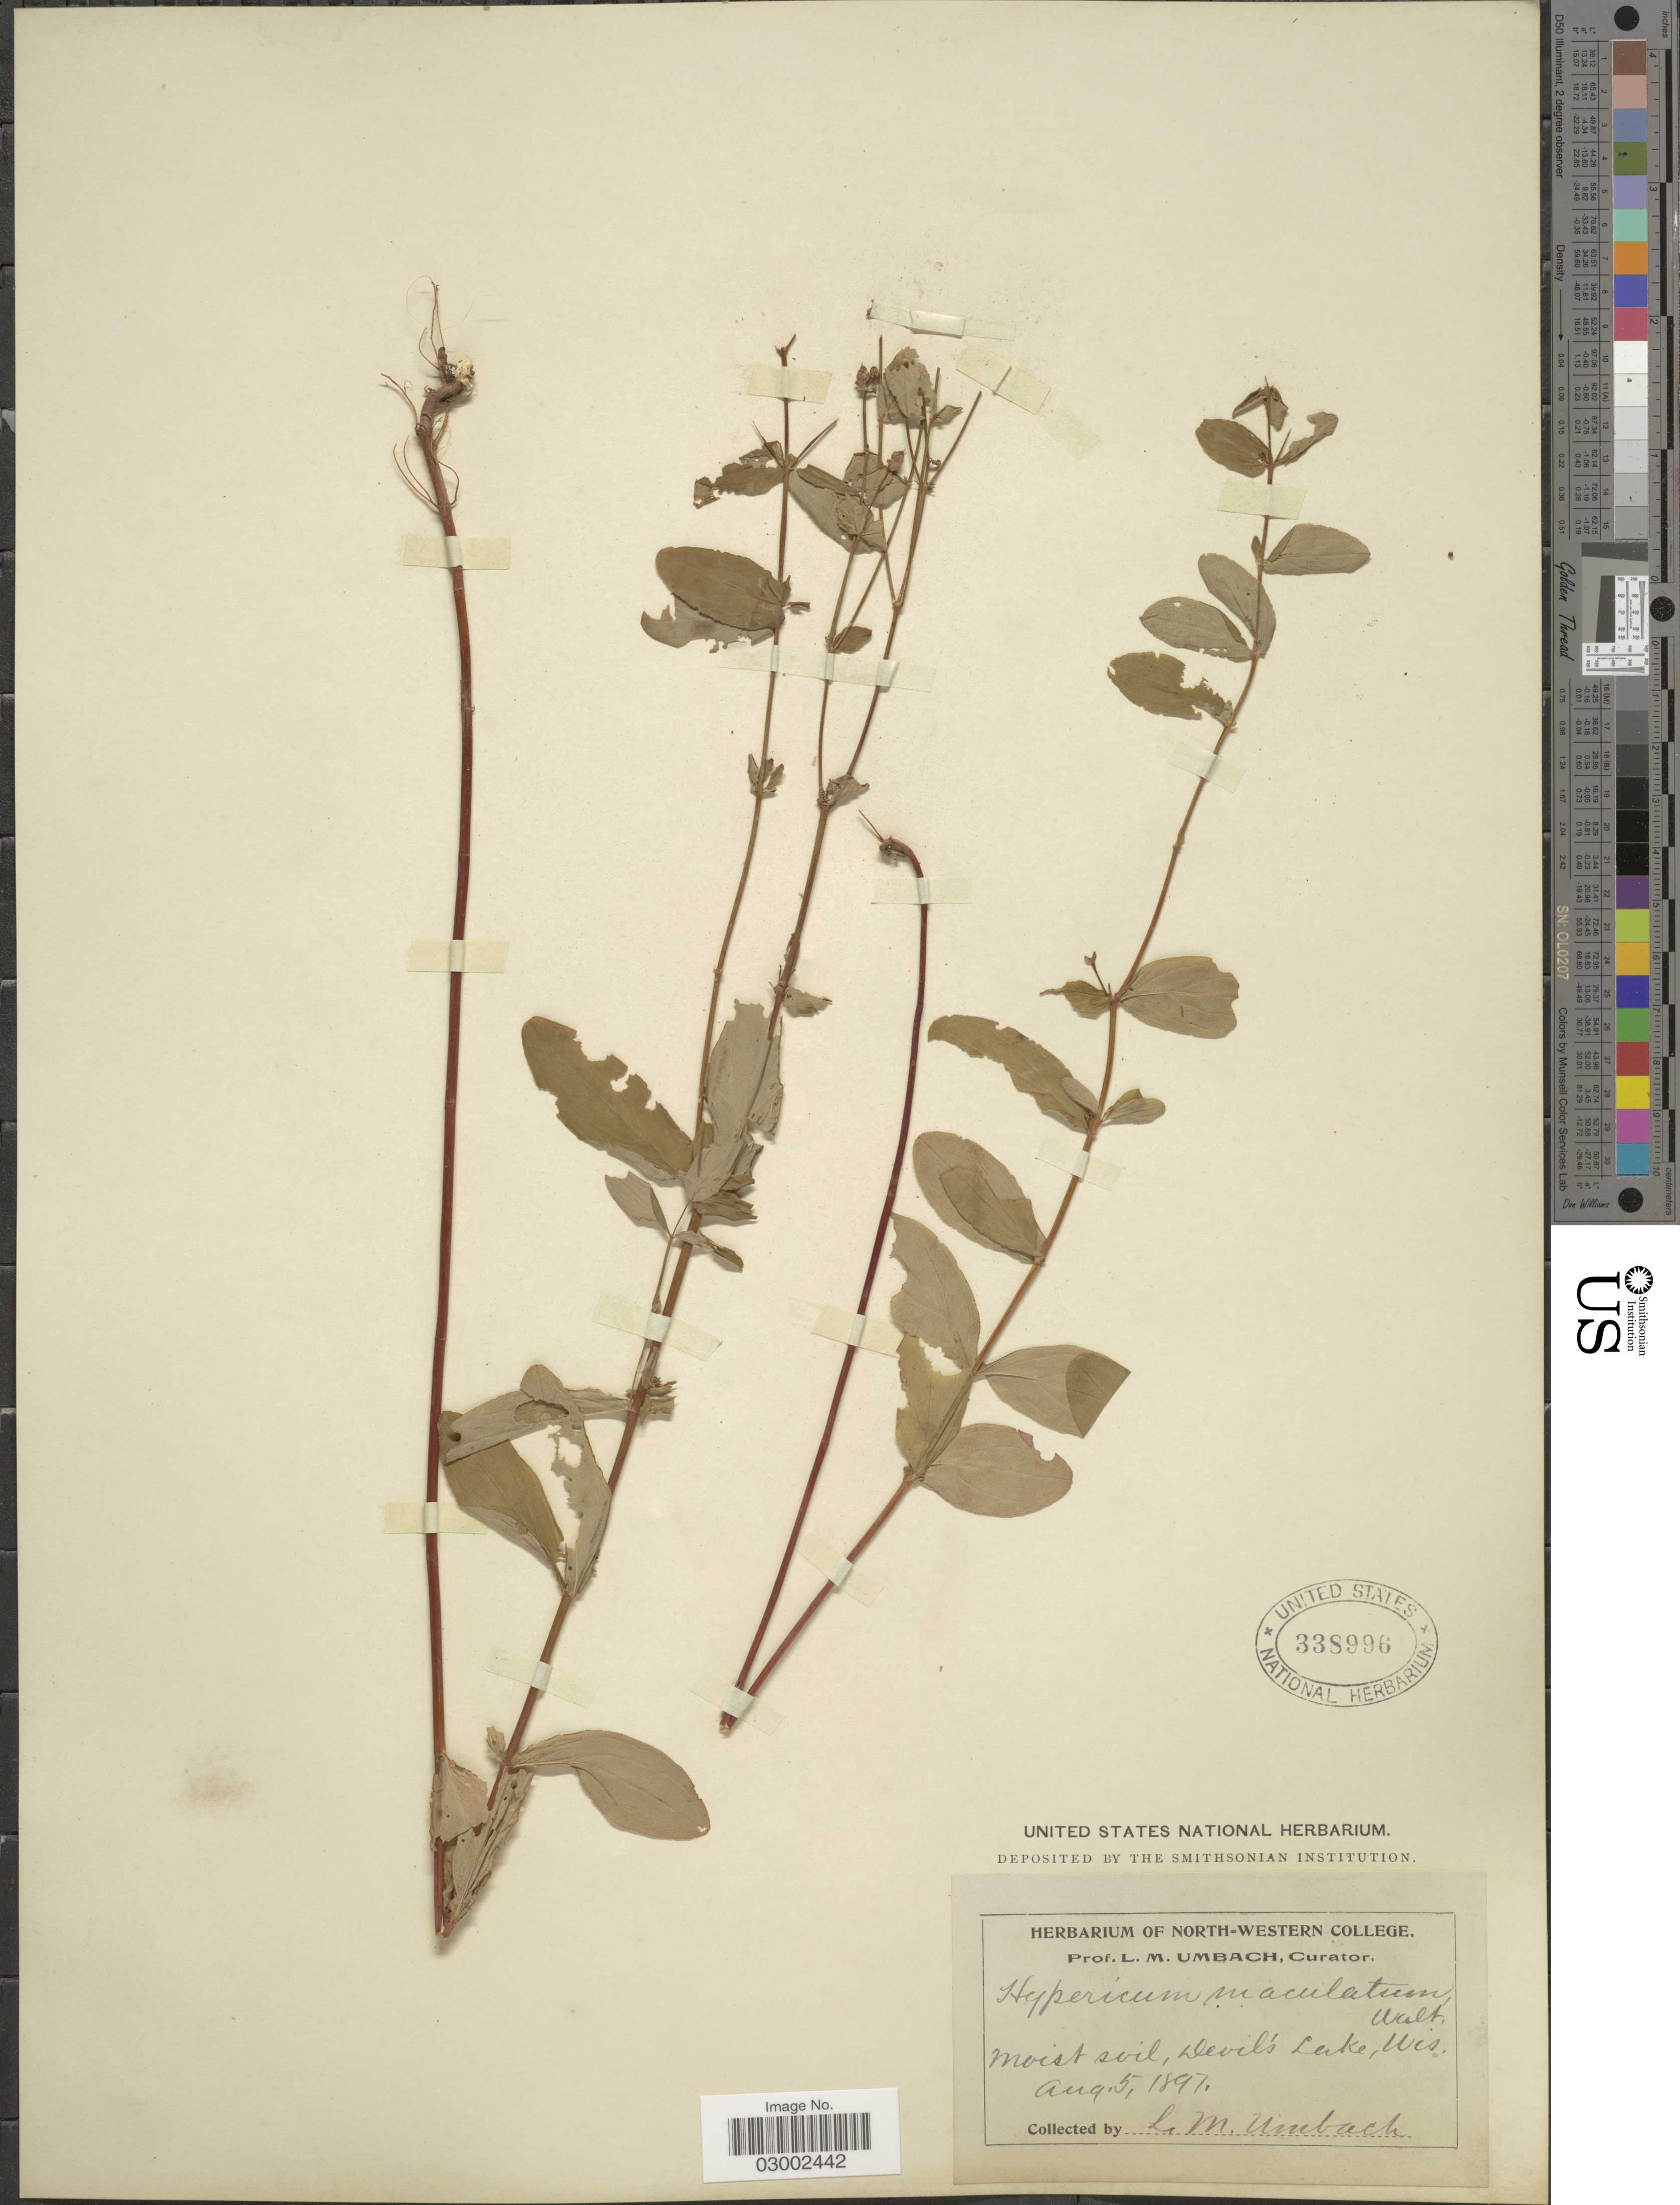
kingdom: Plantae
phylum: Tracheophyta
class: Magnoliopsida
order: Malpighiales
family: Hypericaceae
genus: Hypericum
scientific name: Hypericum punctatum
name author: Lam.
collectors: L. M. Umbach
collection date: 1897-08-05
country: United States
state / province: Wisconsin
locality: Devil's Lake, Wis.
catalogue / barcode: US 338996